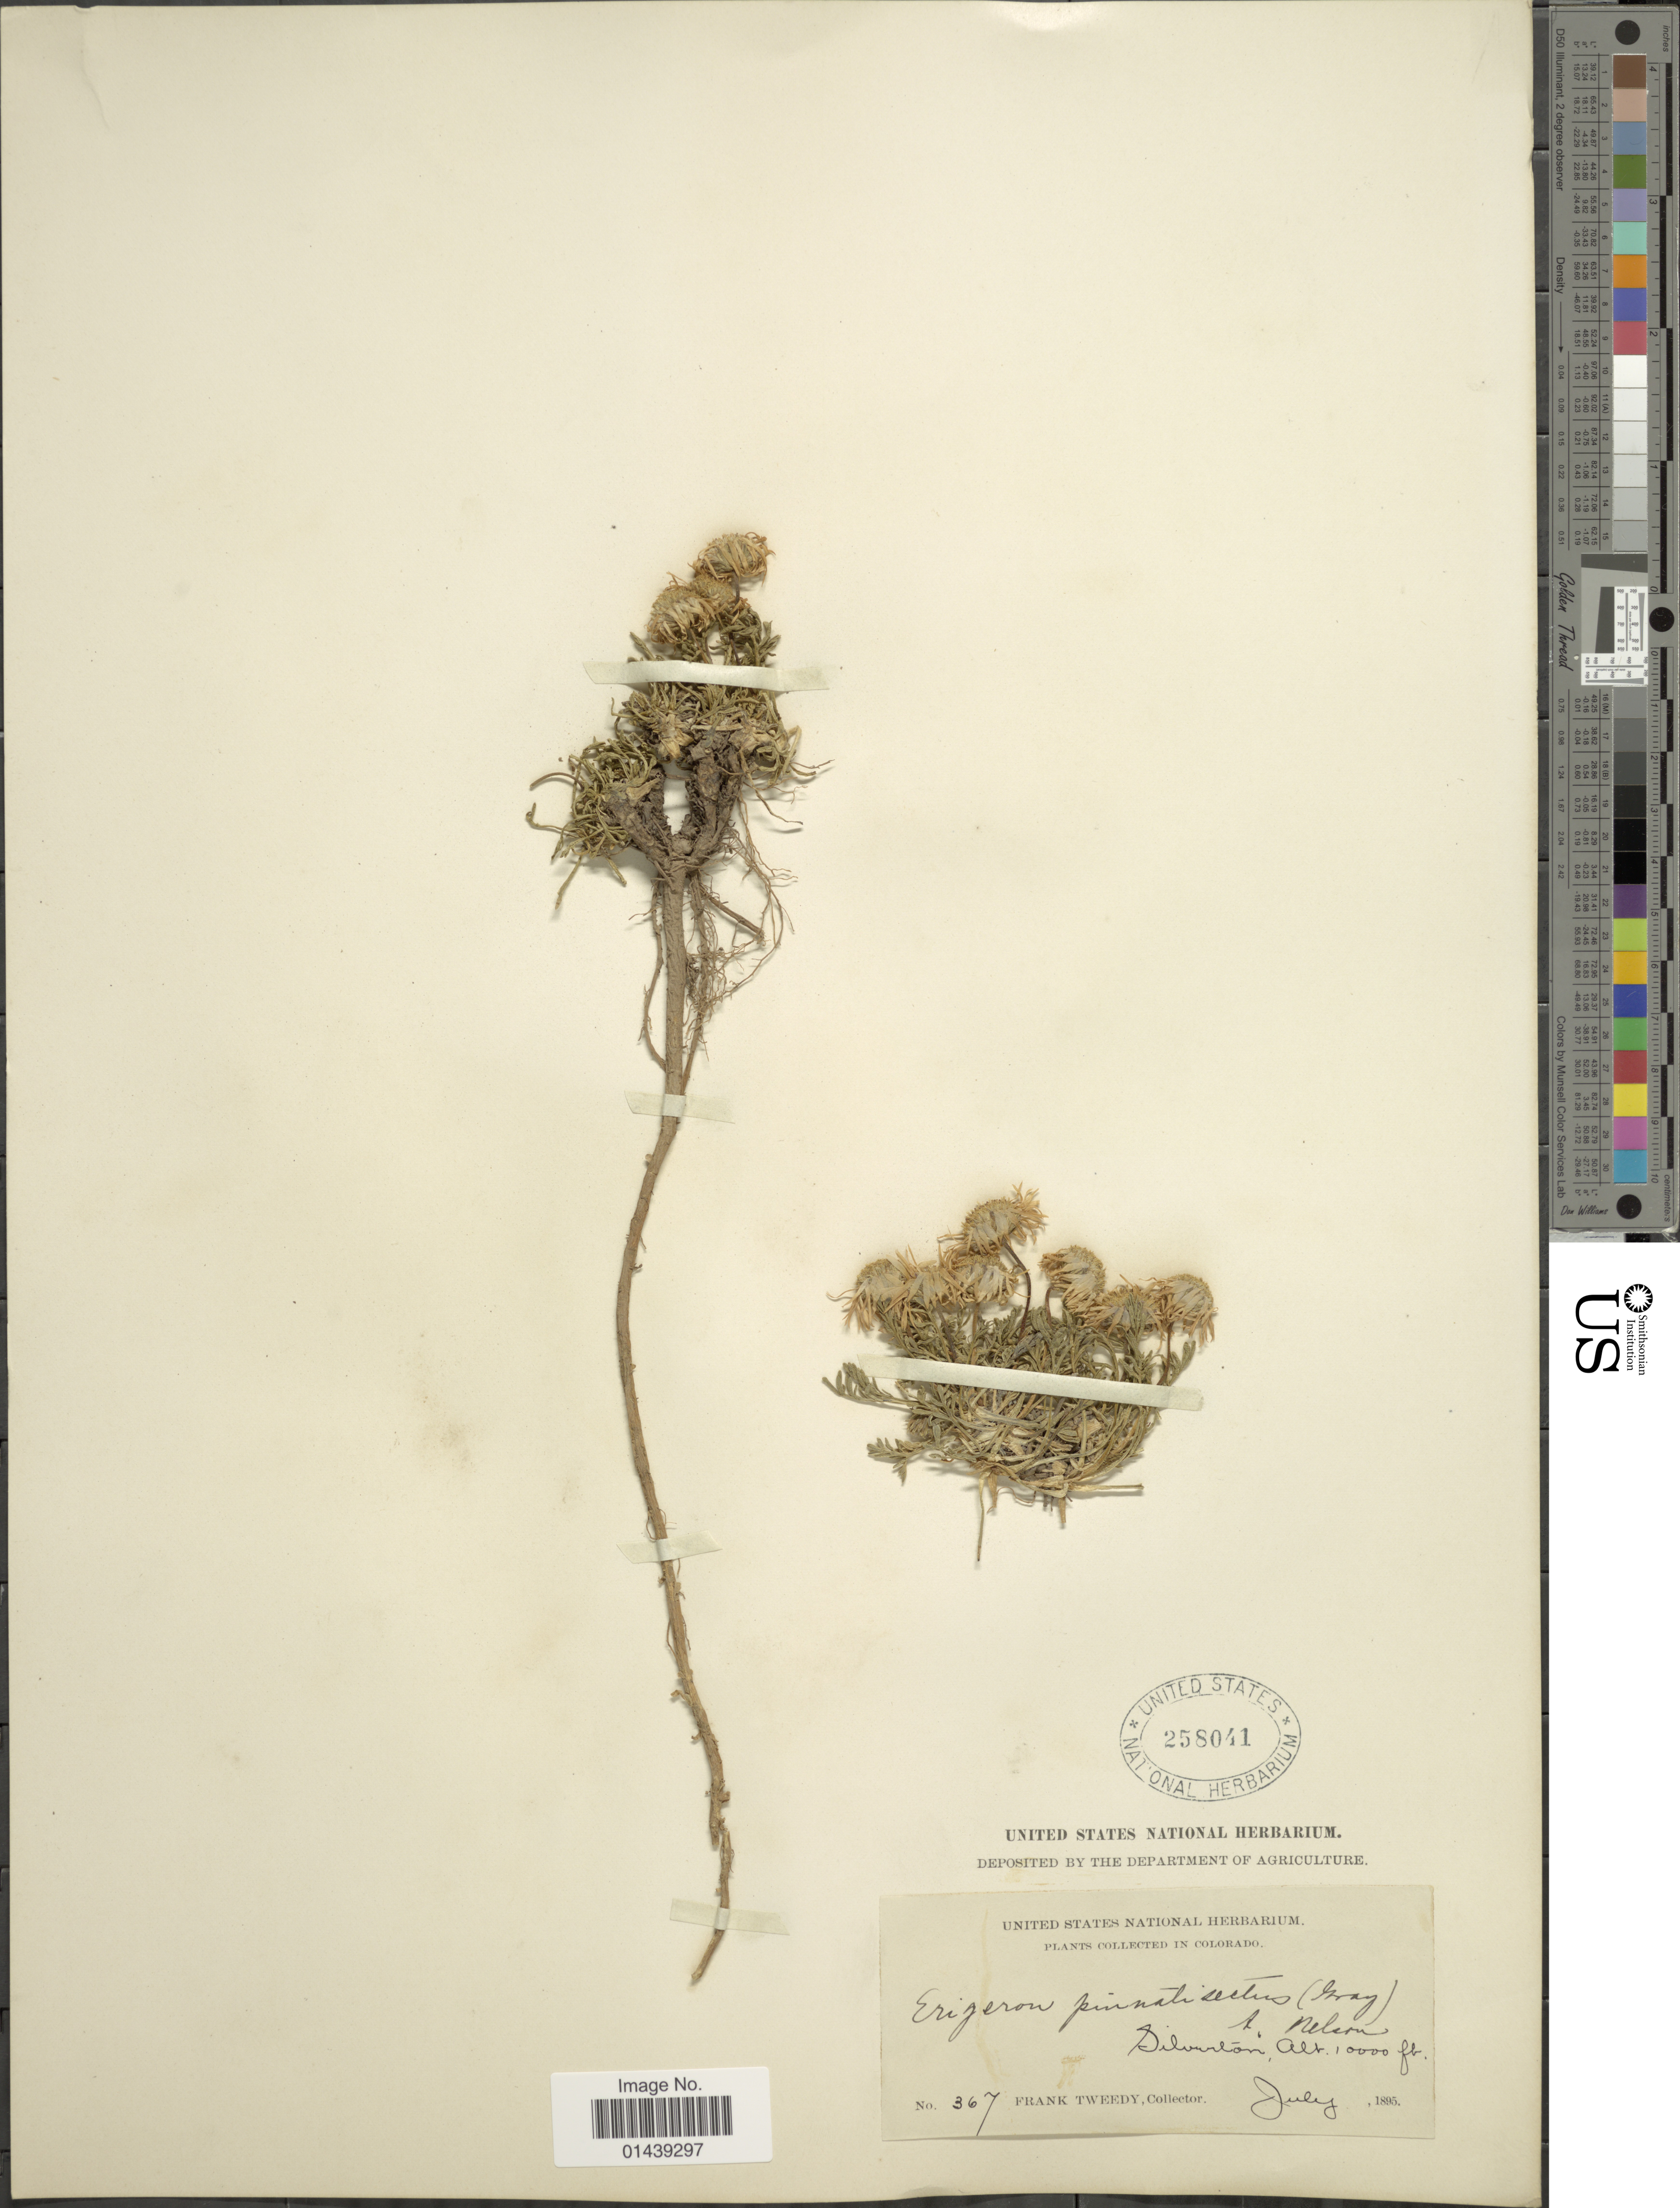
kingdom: Plantae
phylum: Tracheophyta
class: Magnoliopsida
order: Asterales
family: Asteraceae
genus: Erigeron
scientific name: Erigeron pinnatisectus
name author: (A. Gray) A. Nelson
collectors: F. Tweedy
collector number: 367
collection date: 1895-07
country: United States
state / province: Colorado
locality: Silverton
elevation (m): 3048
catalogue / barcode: US 258041